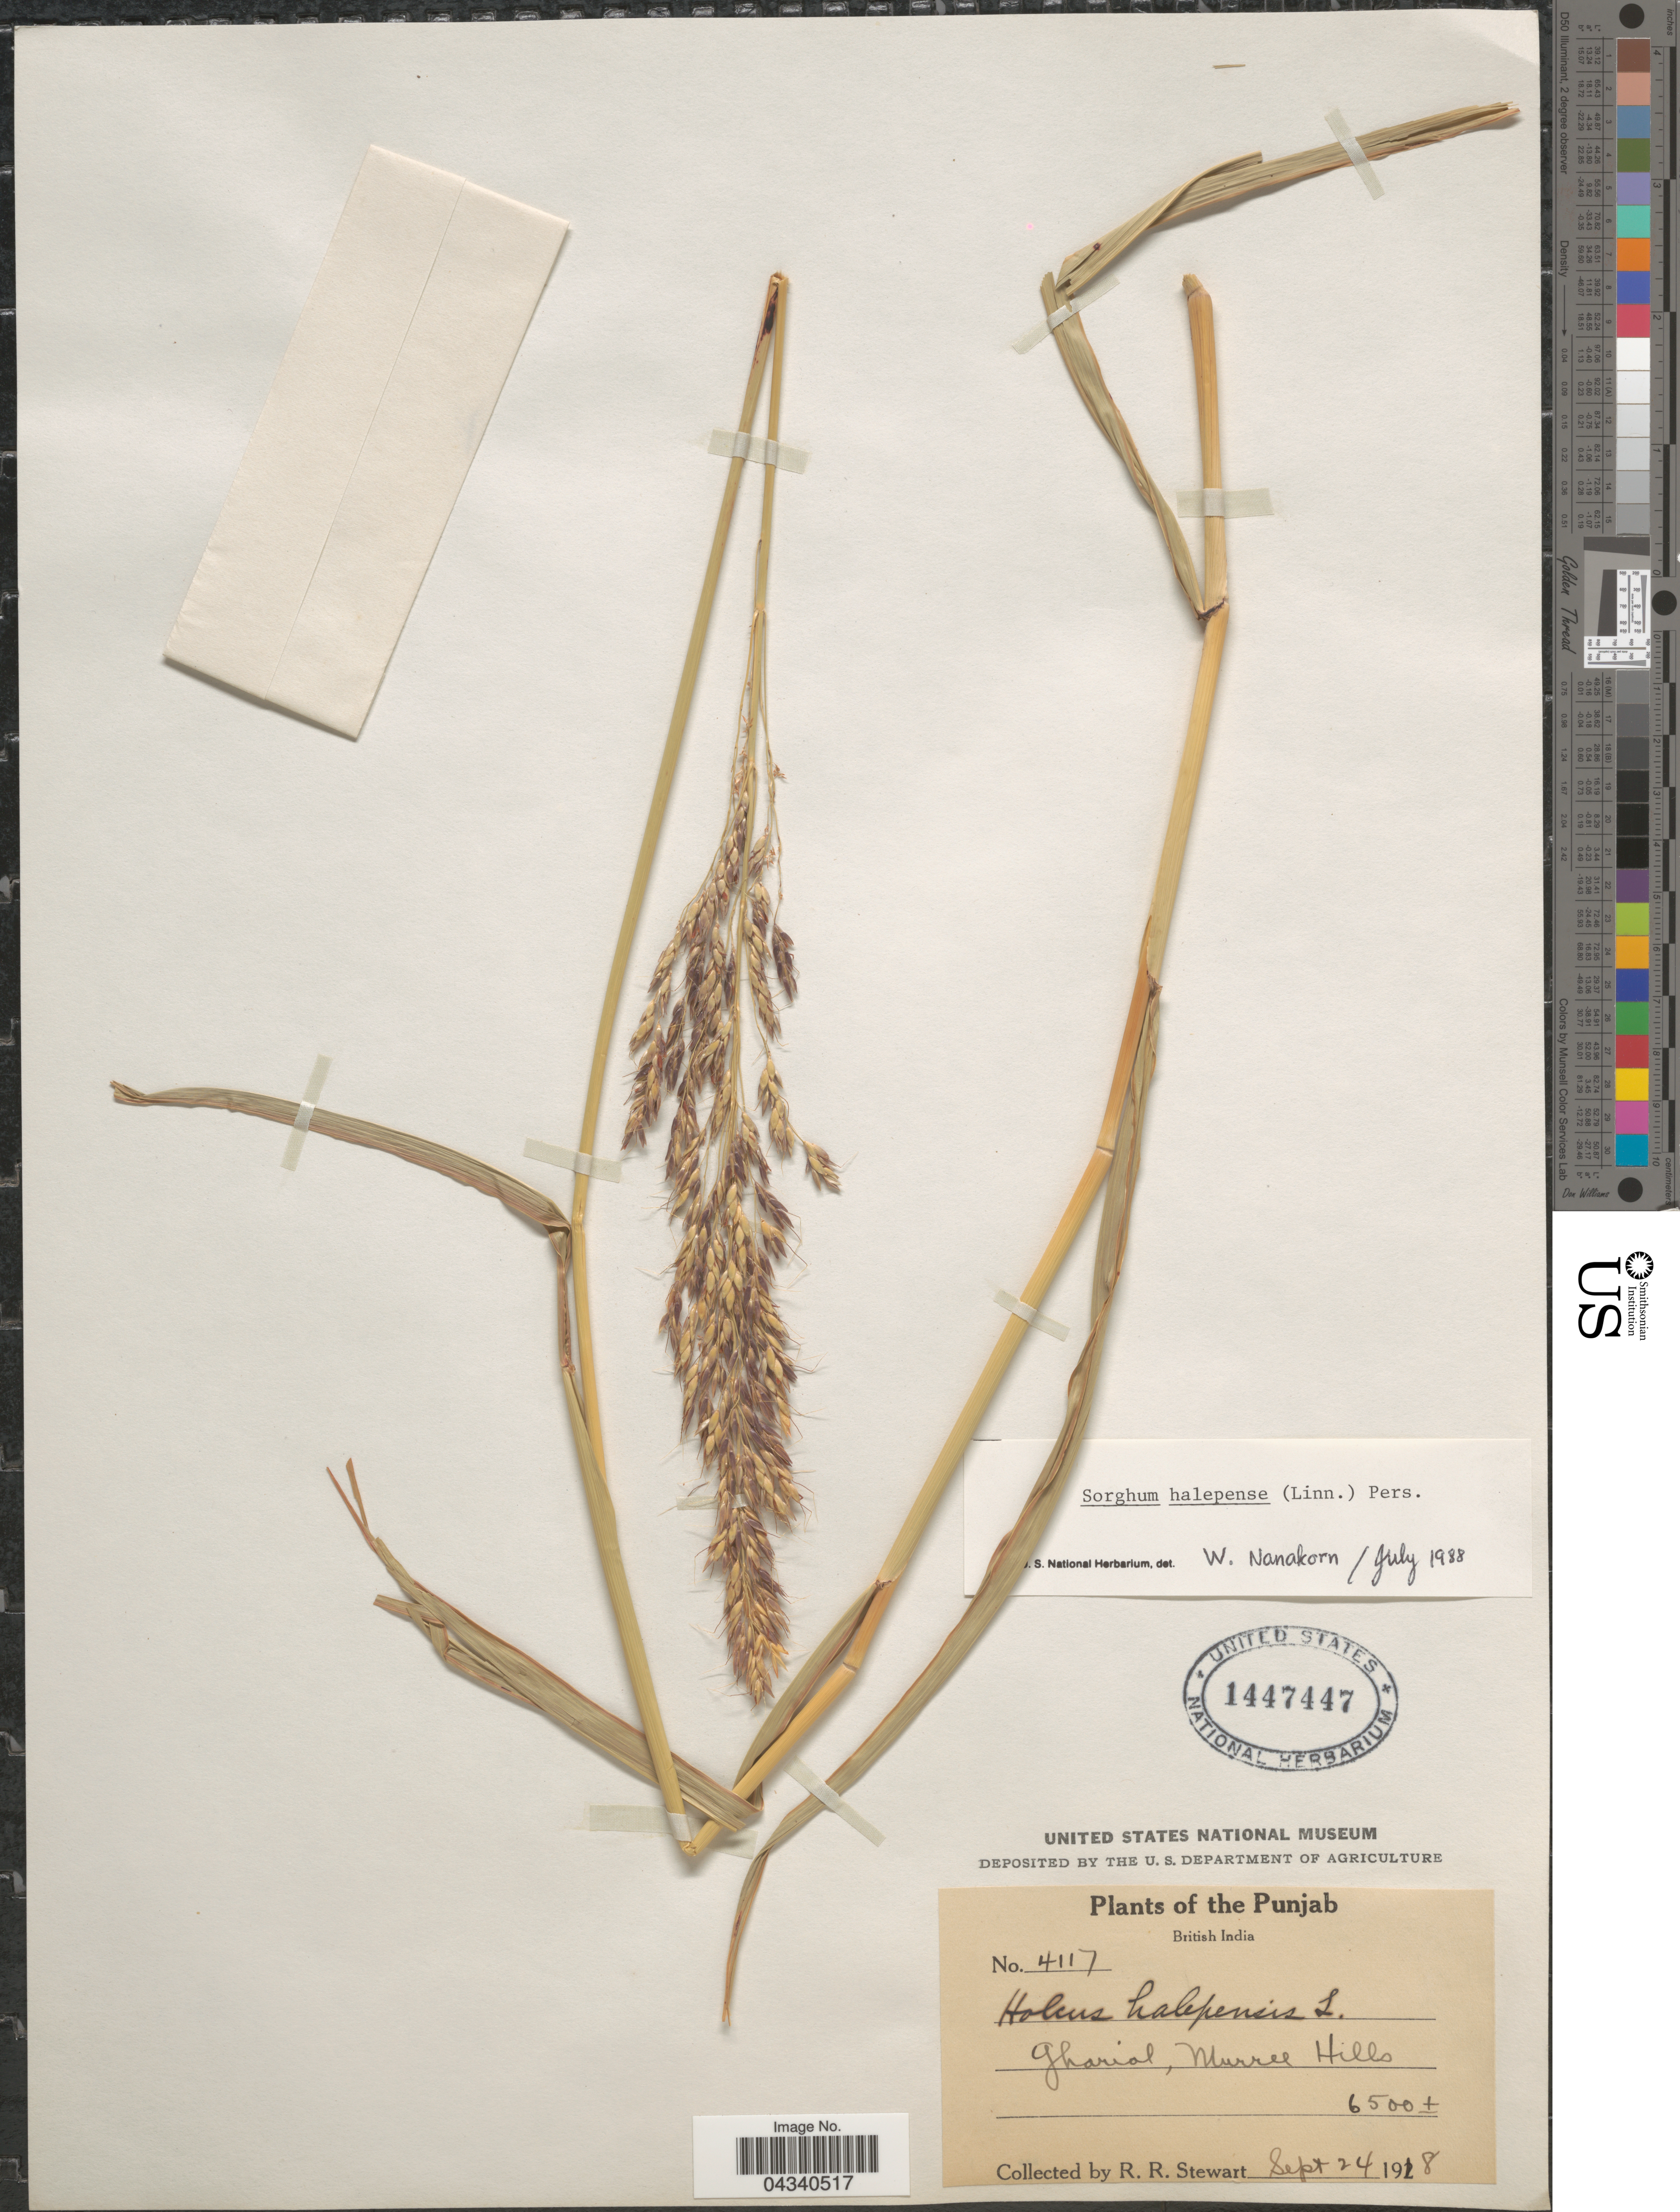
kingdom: Plantae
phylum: Tracheophyta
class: Liliopsida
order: Poales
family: Poaceae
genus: Sorghum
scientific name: Sorghum halepense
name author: (L.) Pers.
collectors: R. Stewart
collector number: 4117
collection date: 1918-09-24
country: Pakistan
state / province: Punjab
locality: British India. Gharial, Murree Hills.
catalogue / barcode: US 1447447